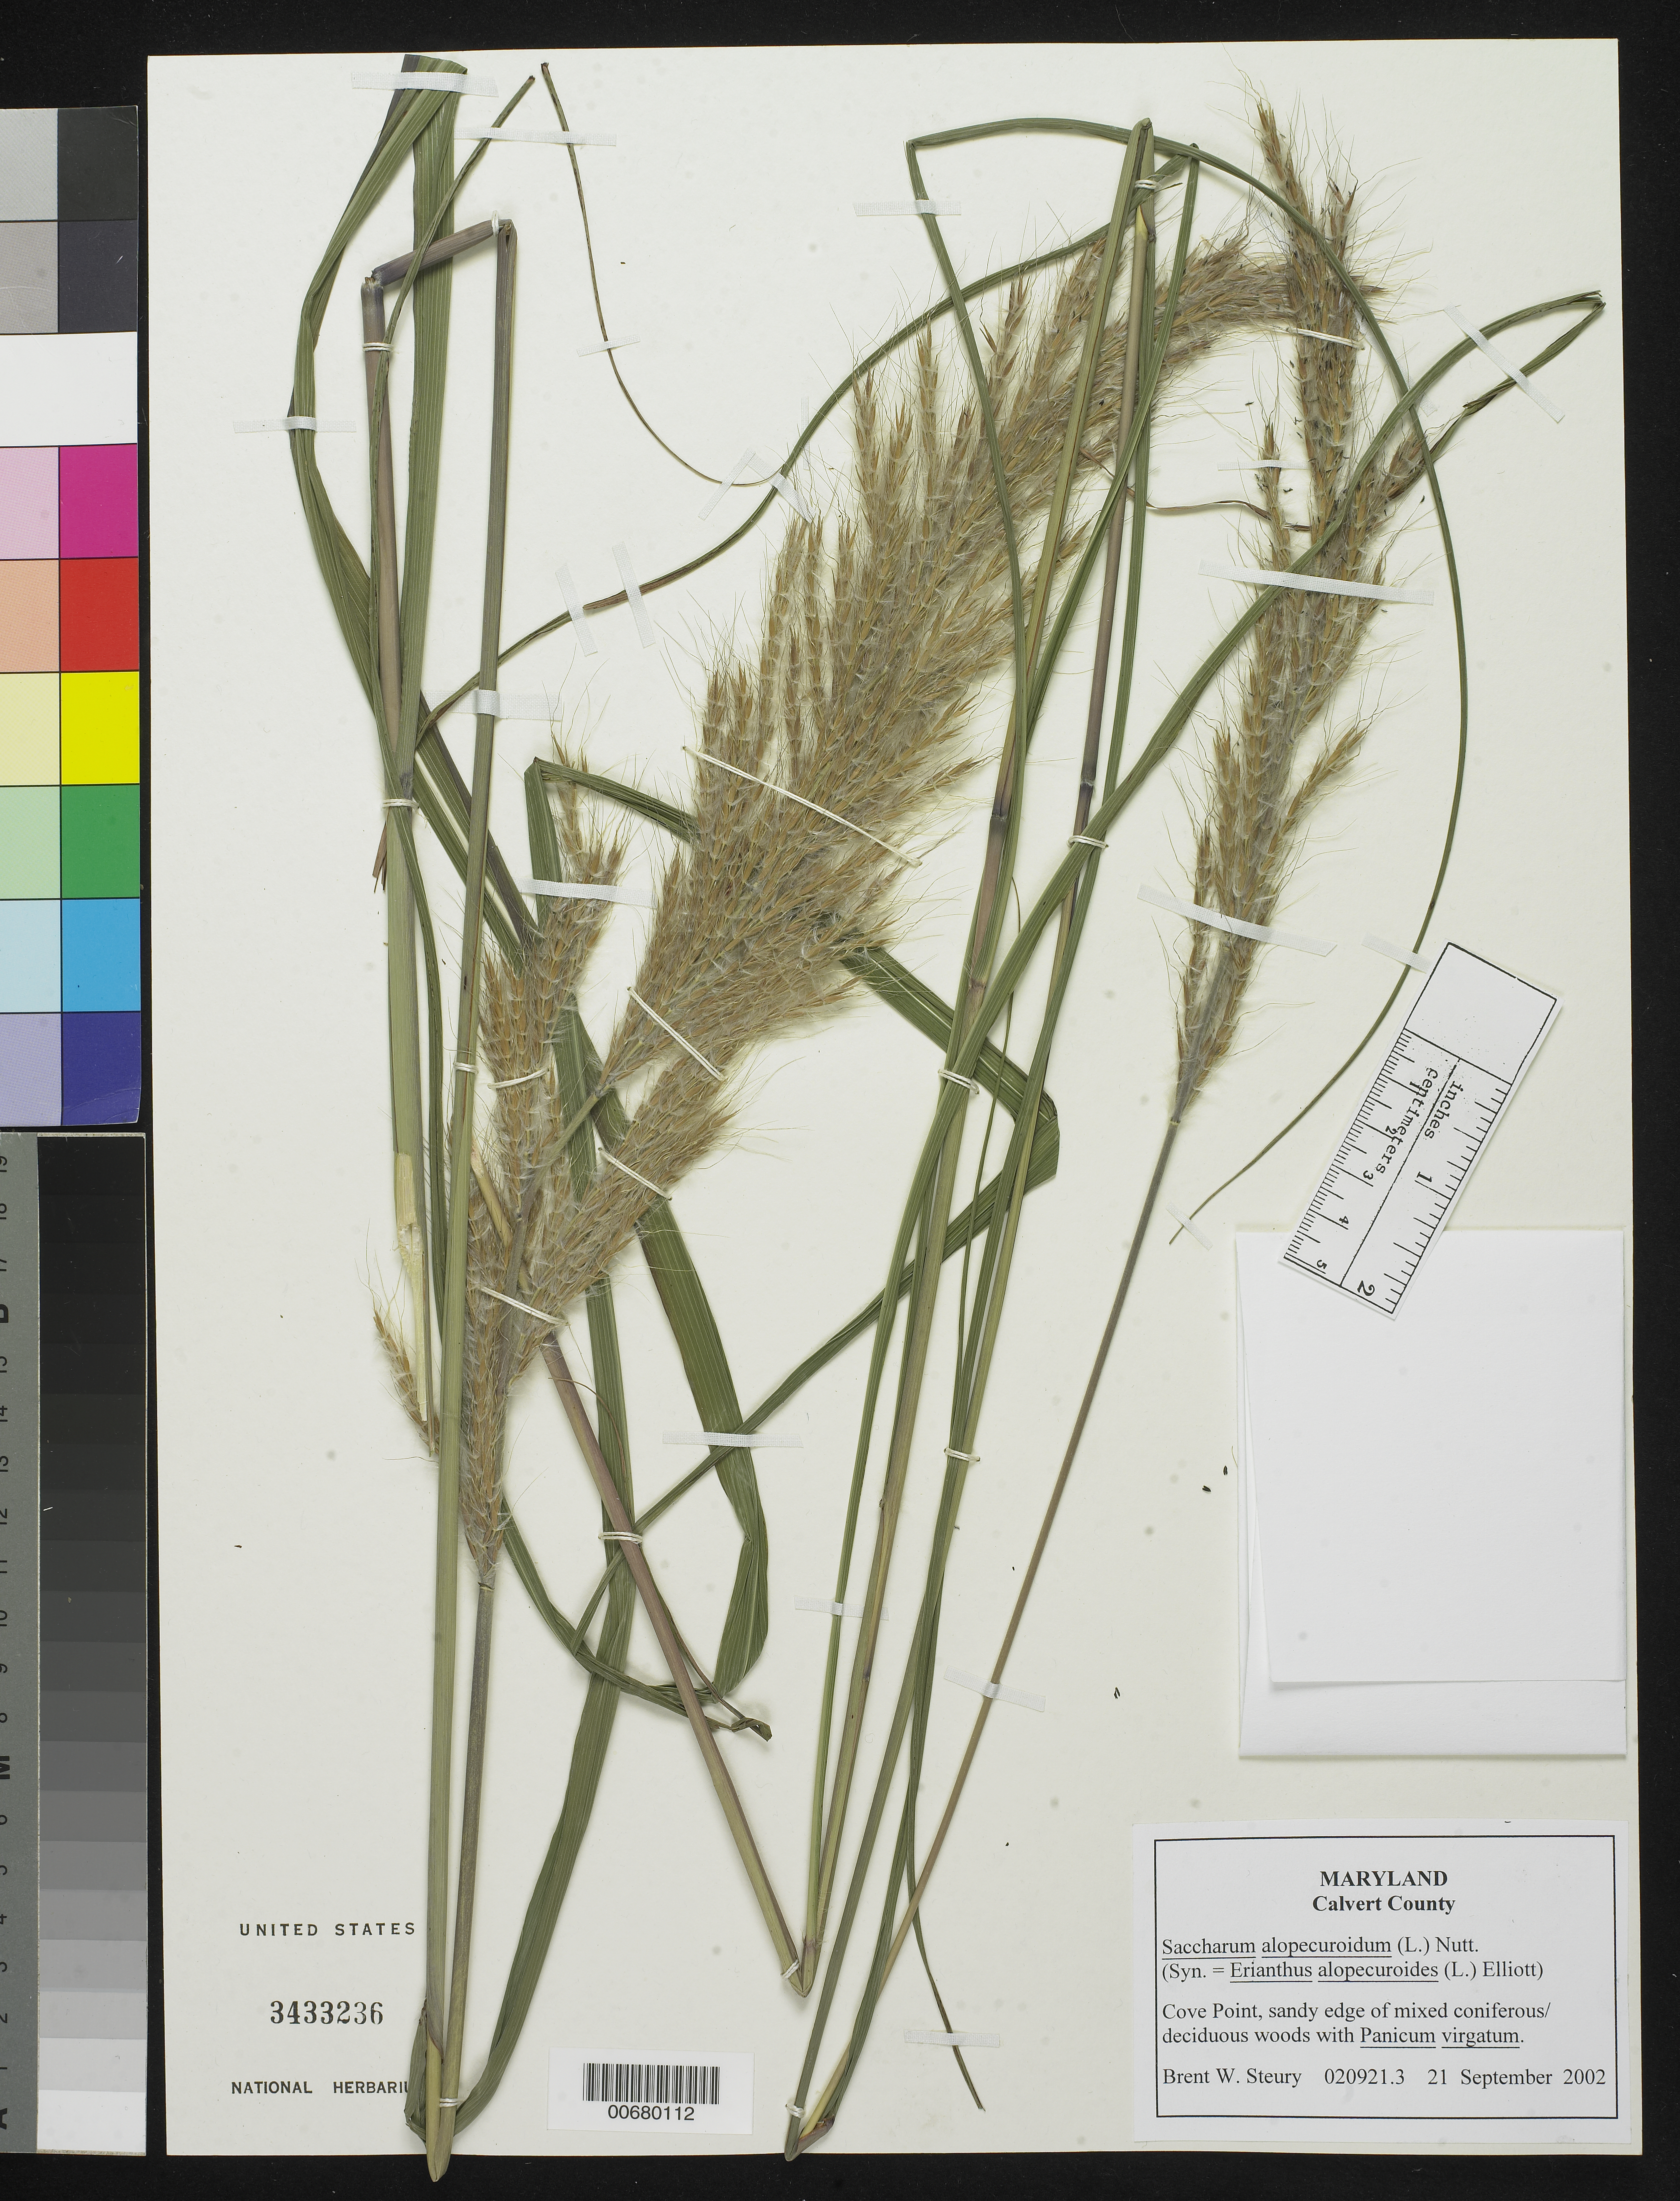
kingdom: Plantae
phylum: Tracheophyta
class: Liliopsida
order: Poales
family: Poaceae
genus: Erianthus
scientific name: Erianthus alopecuroides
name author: Elliott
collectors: B. Steury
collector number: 020921.3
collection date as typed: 21 September 2002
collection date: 2002-09-21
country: United States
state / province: Maryland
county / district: Calvert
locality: Cove Point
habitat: sandy edge of mixed confierous/deciduous woods with Panicum virgatum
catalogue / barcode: US 3433236